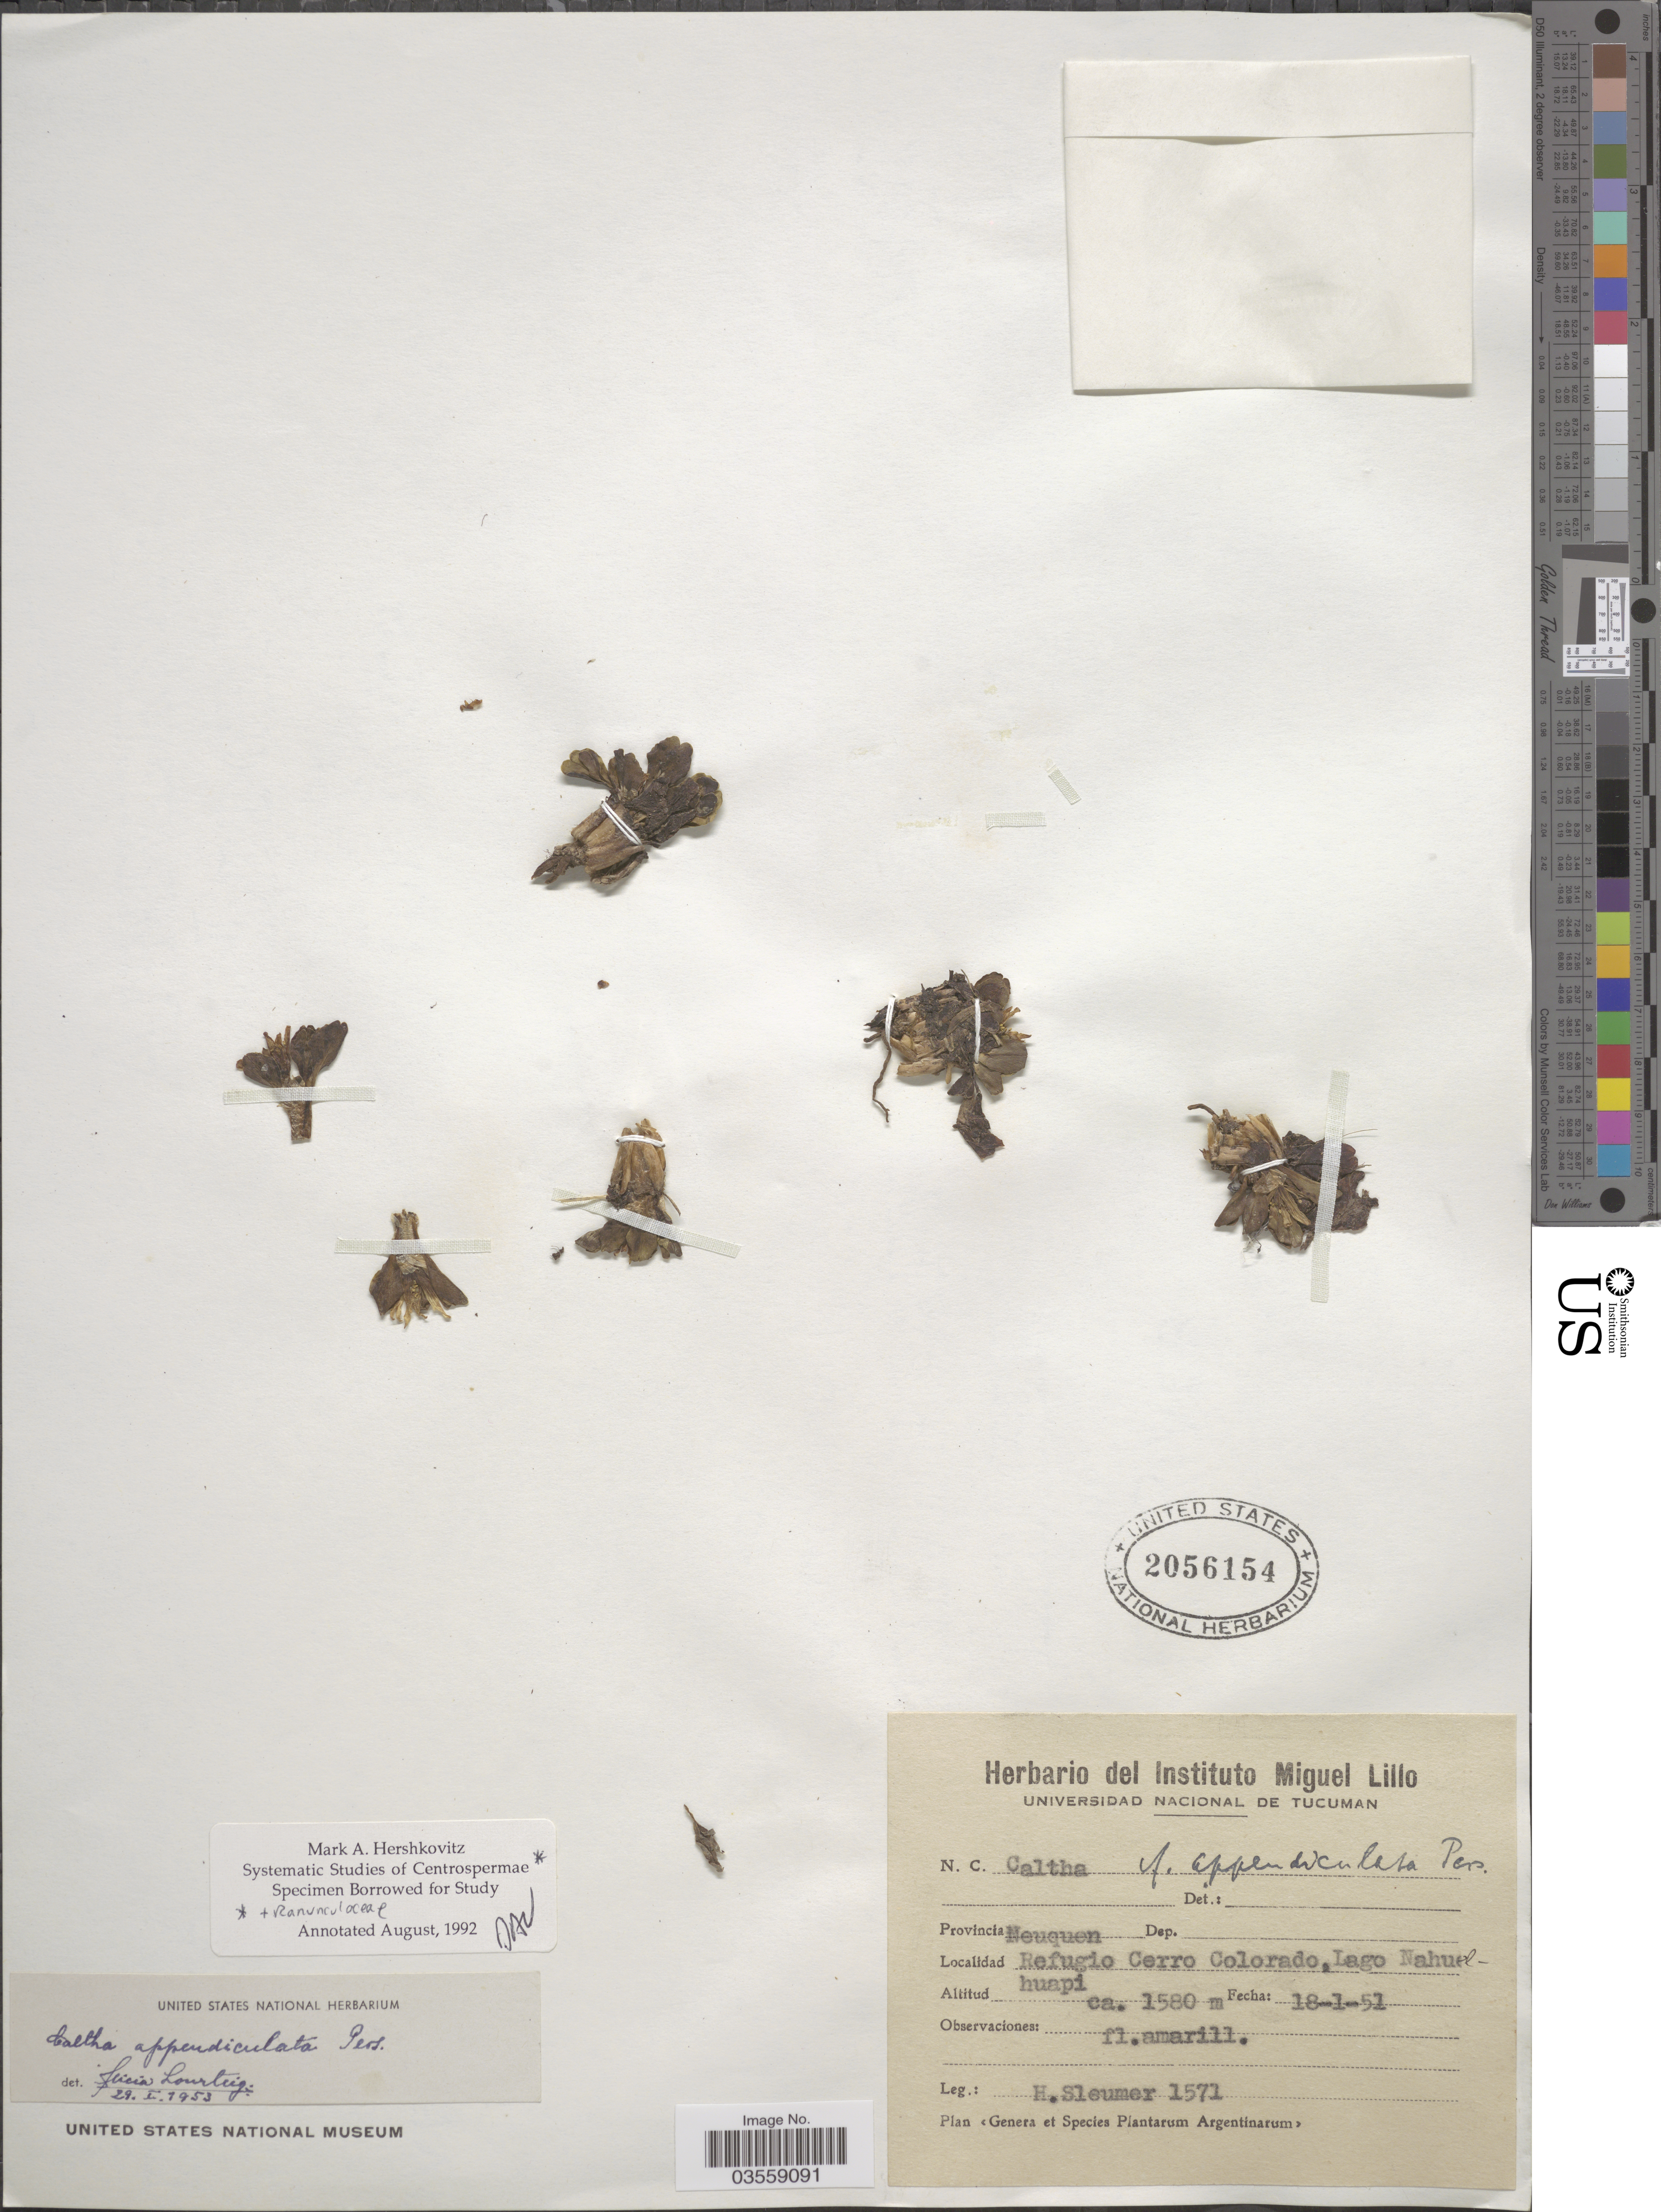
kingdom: Plantae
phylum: Tracheophyta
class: Magnoliopsida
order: Ranunculales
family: Ranunculaceae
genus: Caltha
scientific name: Caltha appendiculata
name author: Pers.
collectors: H. O. Sleumer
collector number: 1571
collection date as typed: Transcribed d/m/y: 18/1/51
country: Argentina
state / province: Neuquen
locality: Refugio Cerro Colorado, Lago Nahuel-huapi.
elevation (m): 1580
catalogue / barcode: US 2056154